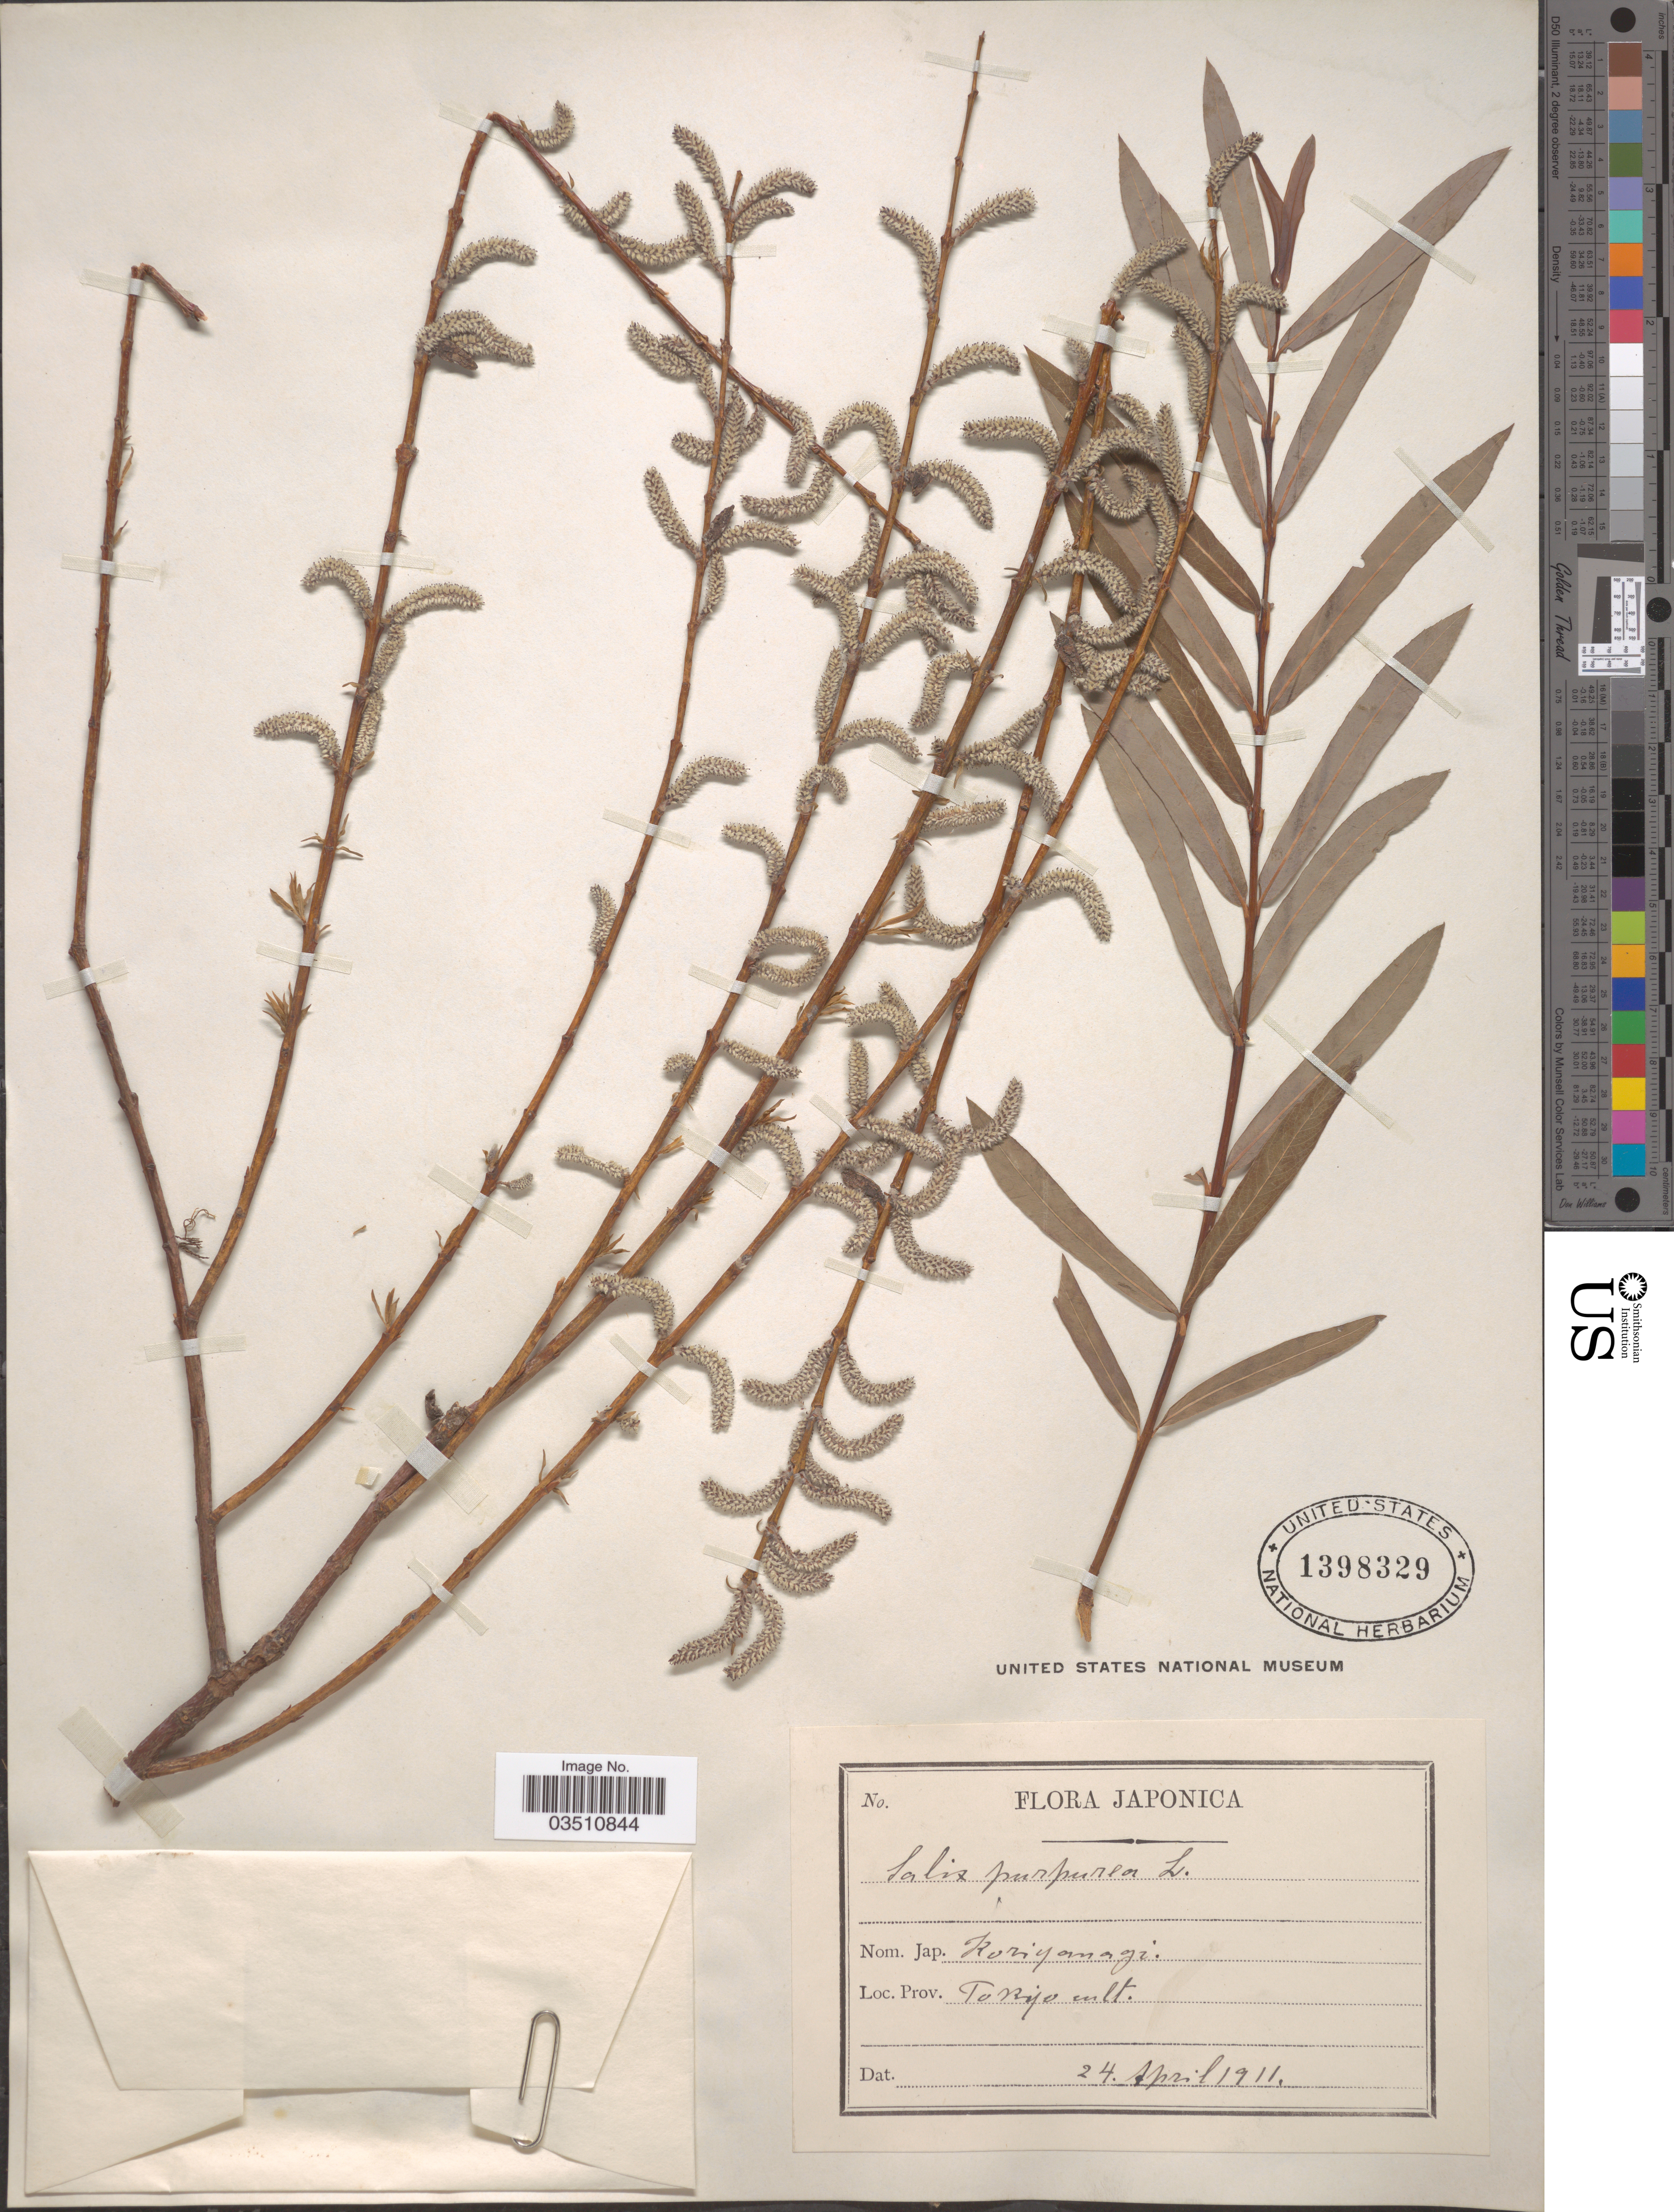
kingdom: Plantae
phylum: Tracheophyta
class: Magnoliopsida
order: Malpighiales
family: Salicaceae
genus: Salix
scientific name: Salix koriyanagi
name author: Kimura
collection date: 1911-04-24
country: Japan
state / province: Tokyo, Federal City of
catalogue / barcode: US 1398329